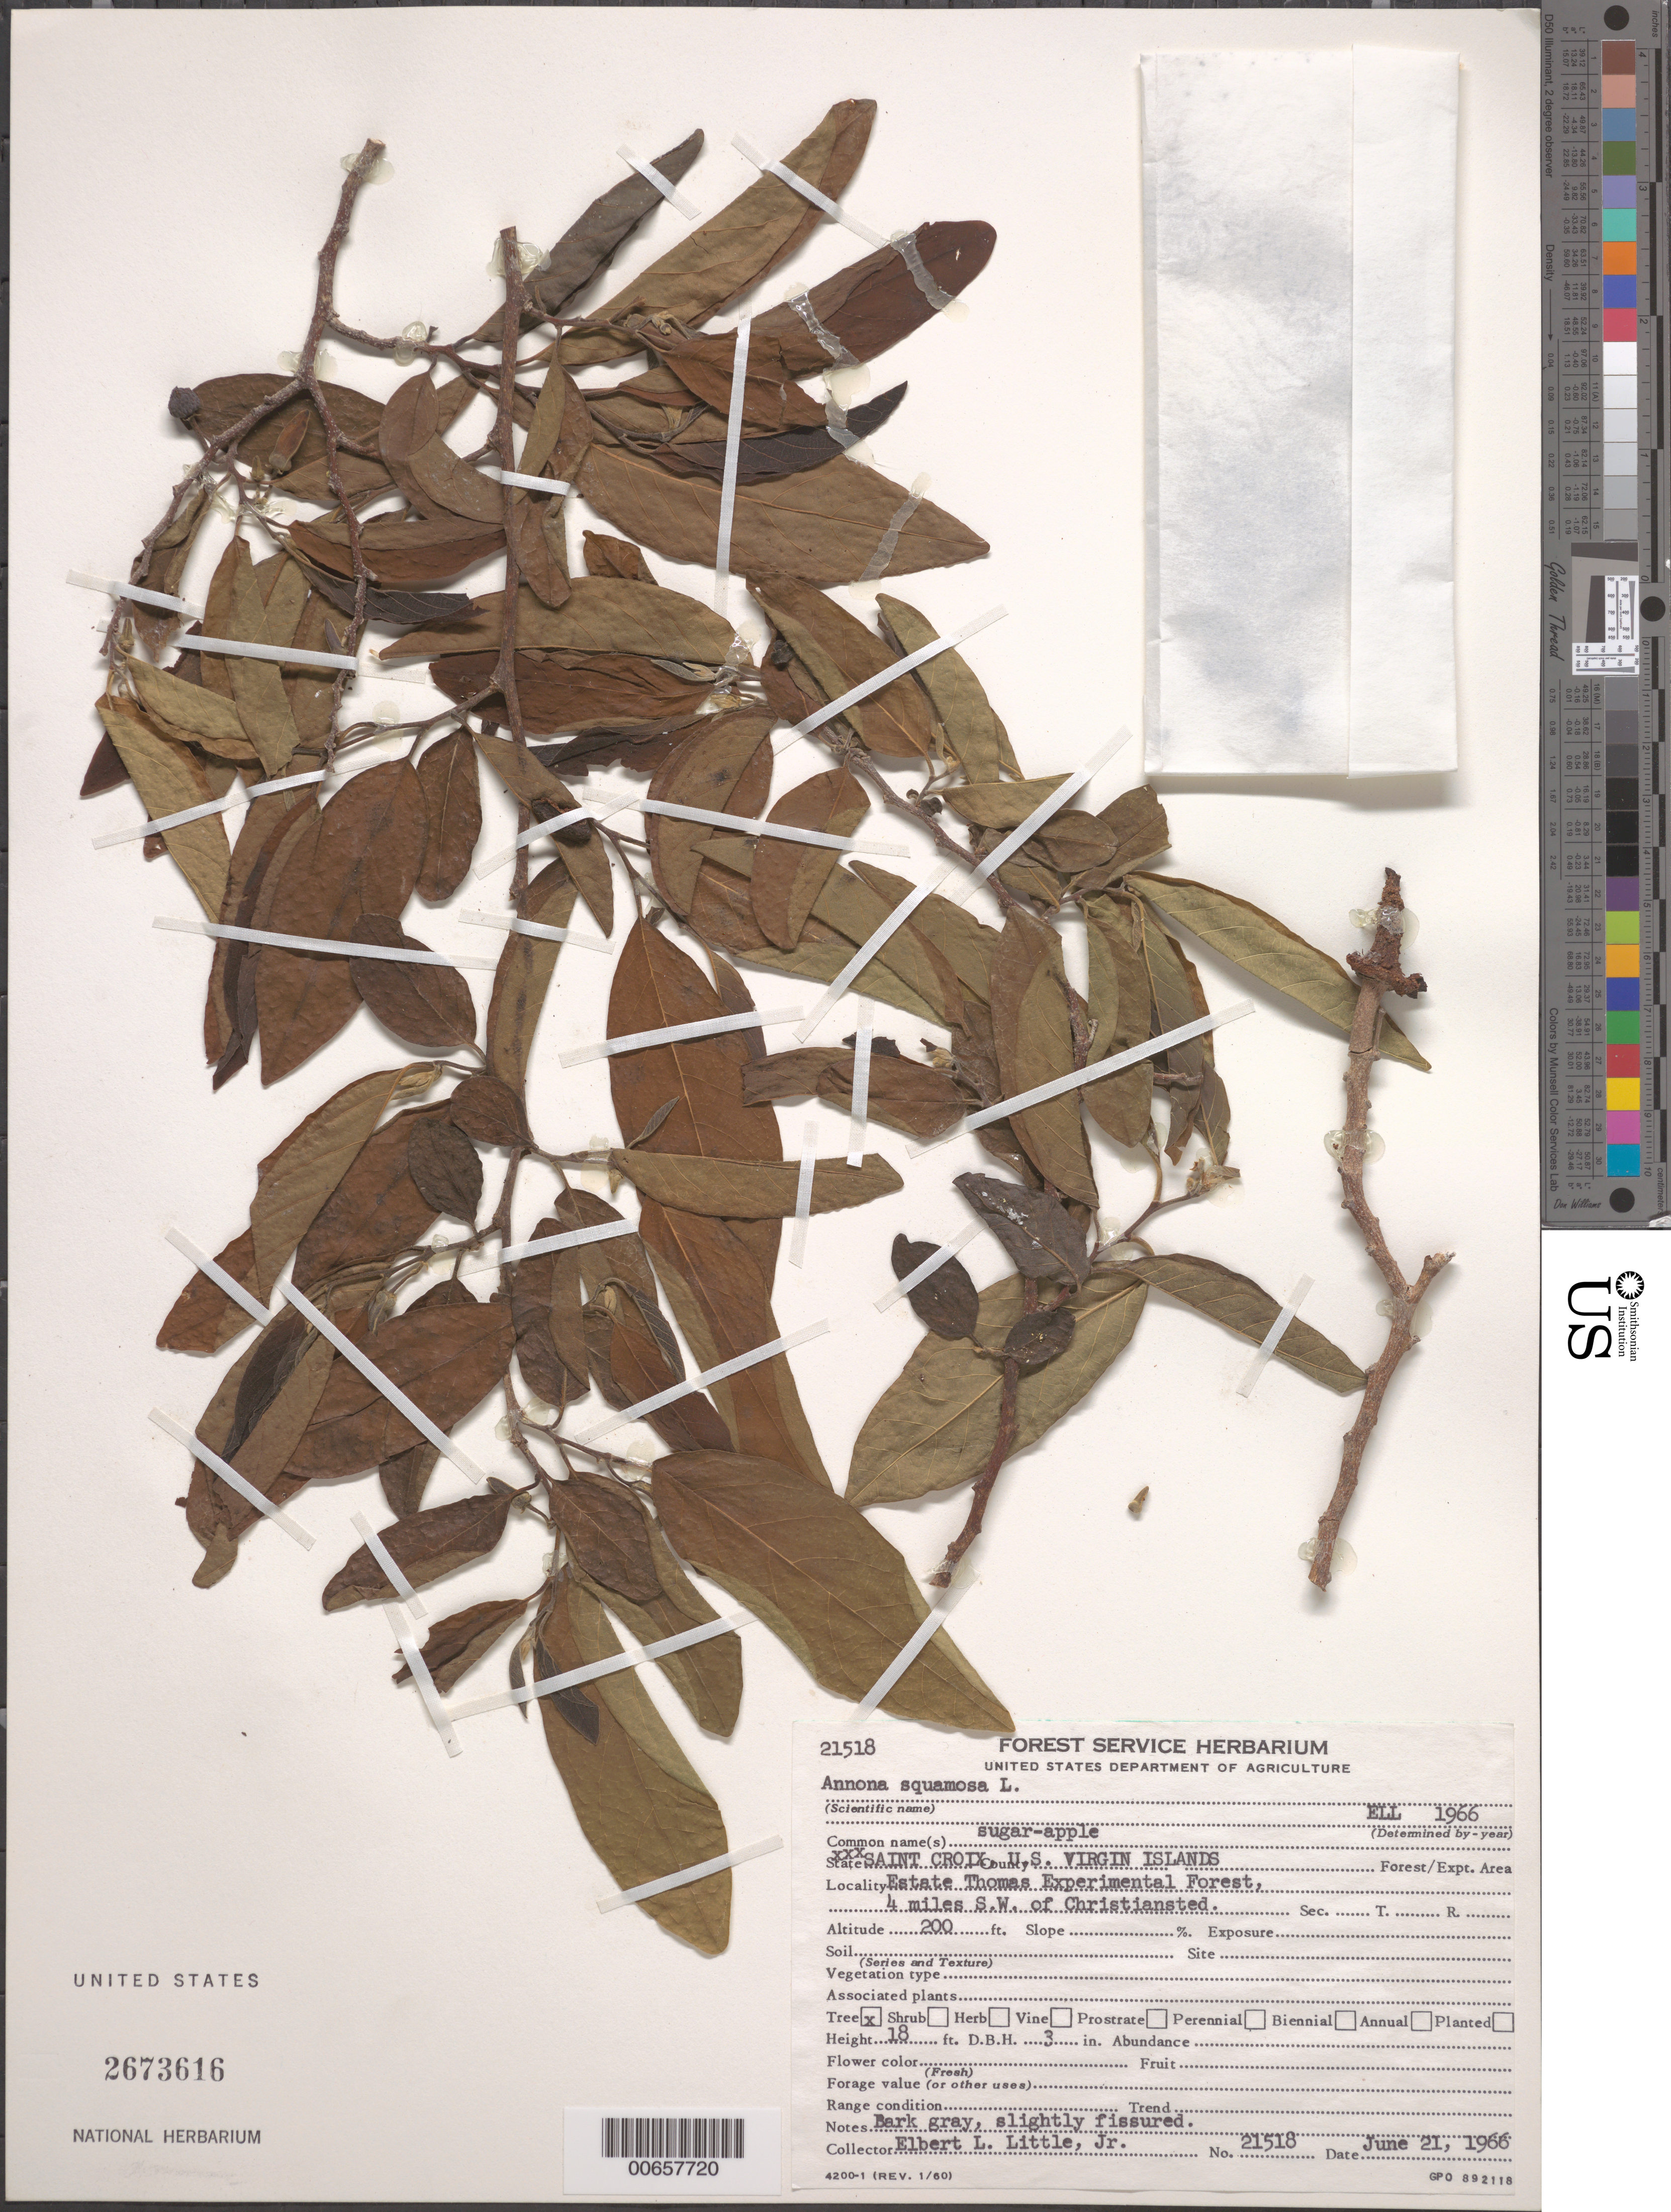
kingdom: Plantae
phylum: Tracheophyta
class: Magnoliopsida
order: Magnoliales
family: Annonaceae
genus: Annona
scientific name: Annona squamosa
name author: L.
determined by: Little, Elbert L., Jr., (FSSR), United States Department of Agriculture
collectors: E. L. Little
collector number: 21518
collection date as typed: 21 Jun 1966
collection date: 1966-06-21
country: U.S. Virgin Islands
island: St. Croix Island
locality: Estate Thomas Exp. Forest, 4 mi SW of Christiansted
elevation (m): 61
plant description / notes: Common name: sugar-apple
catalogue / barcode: US 2673616